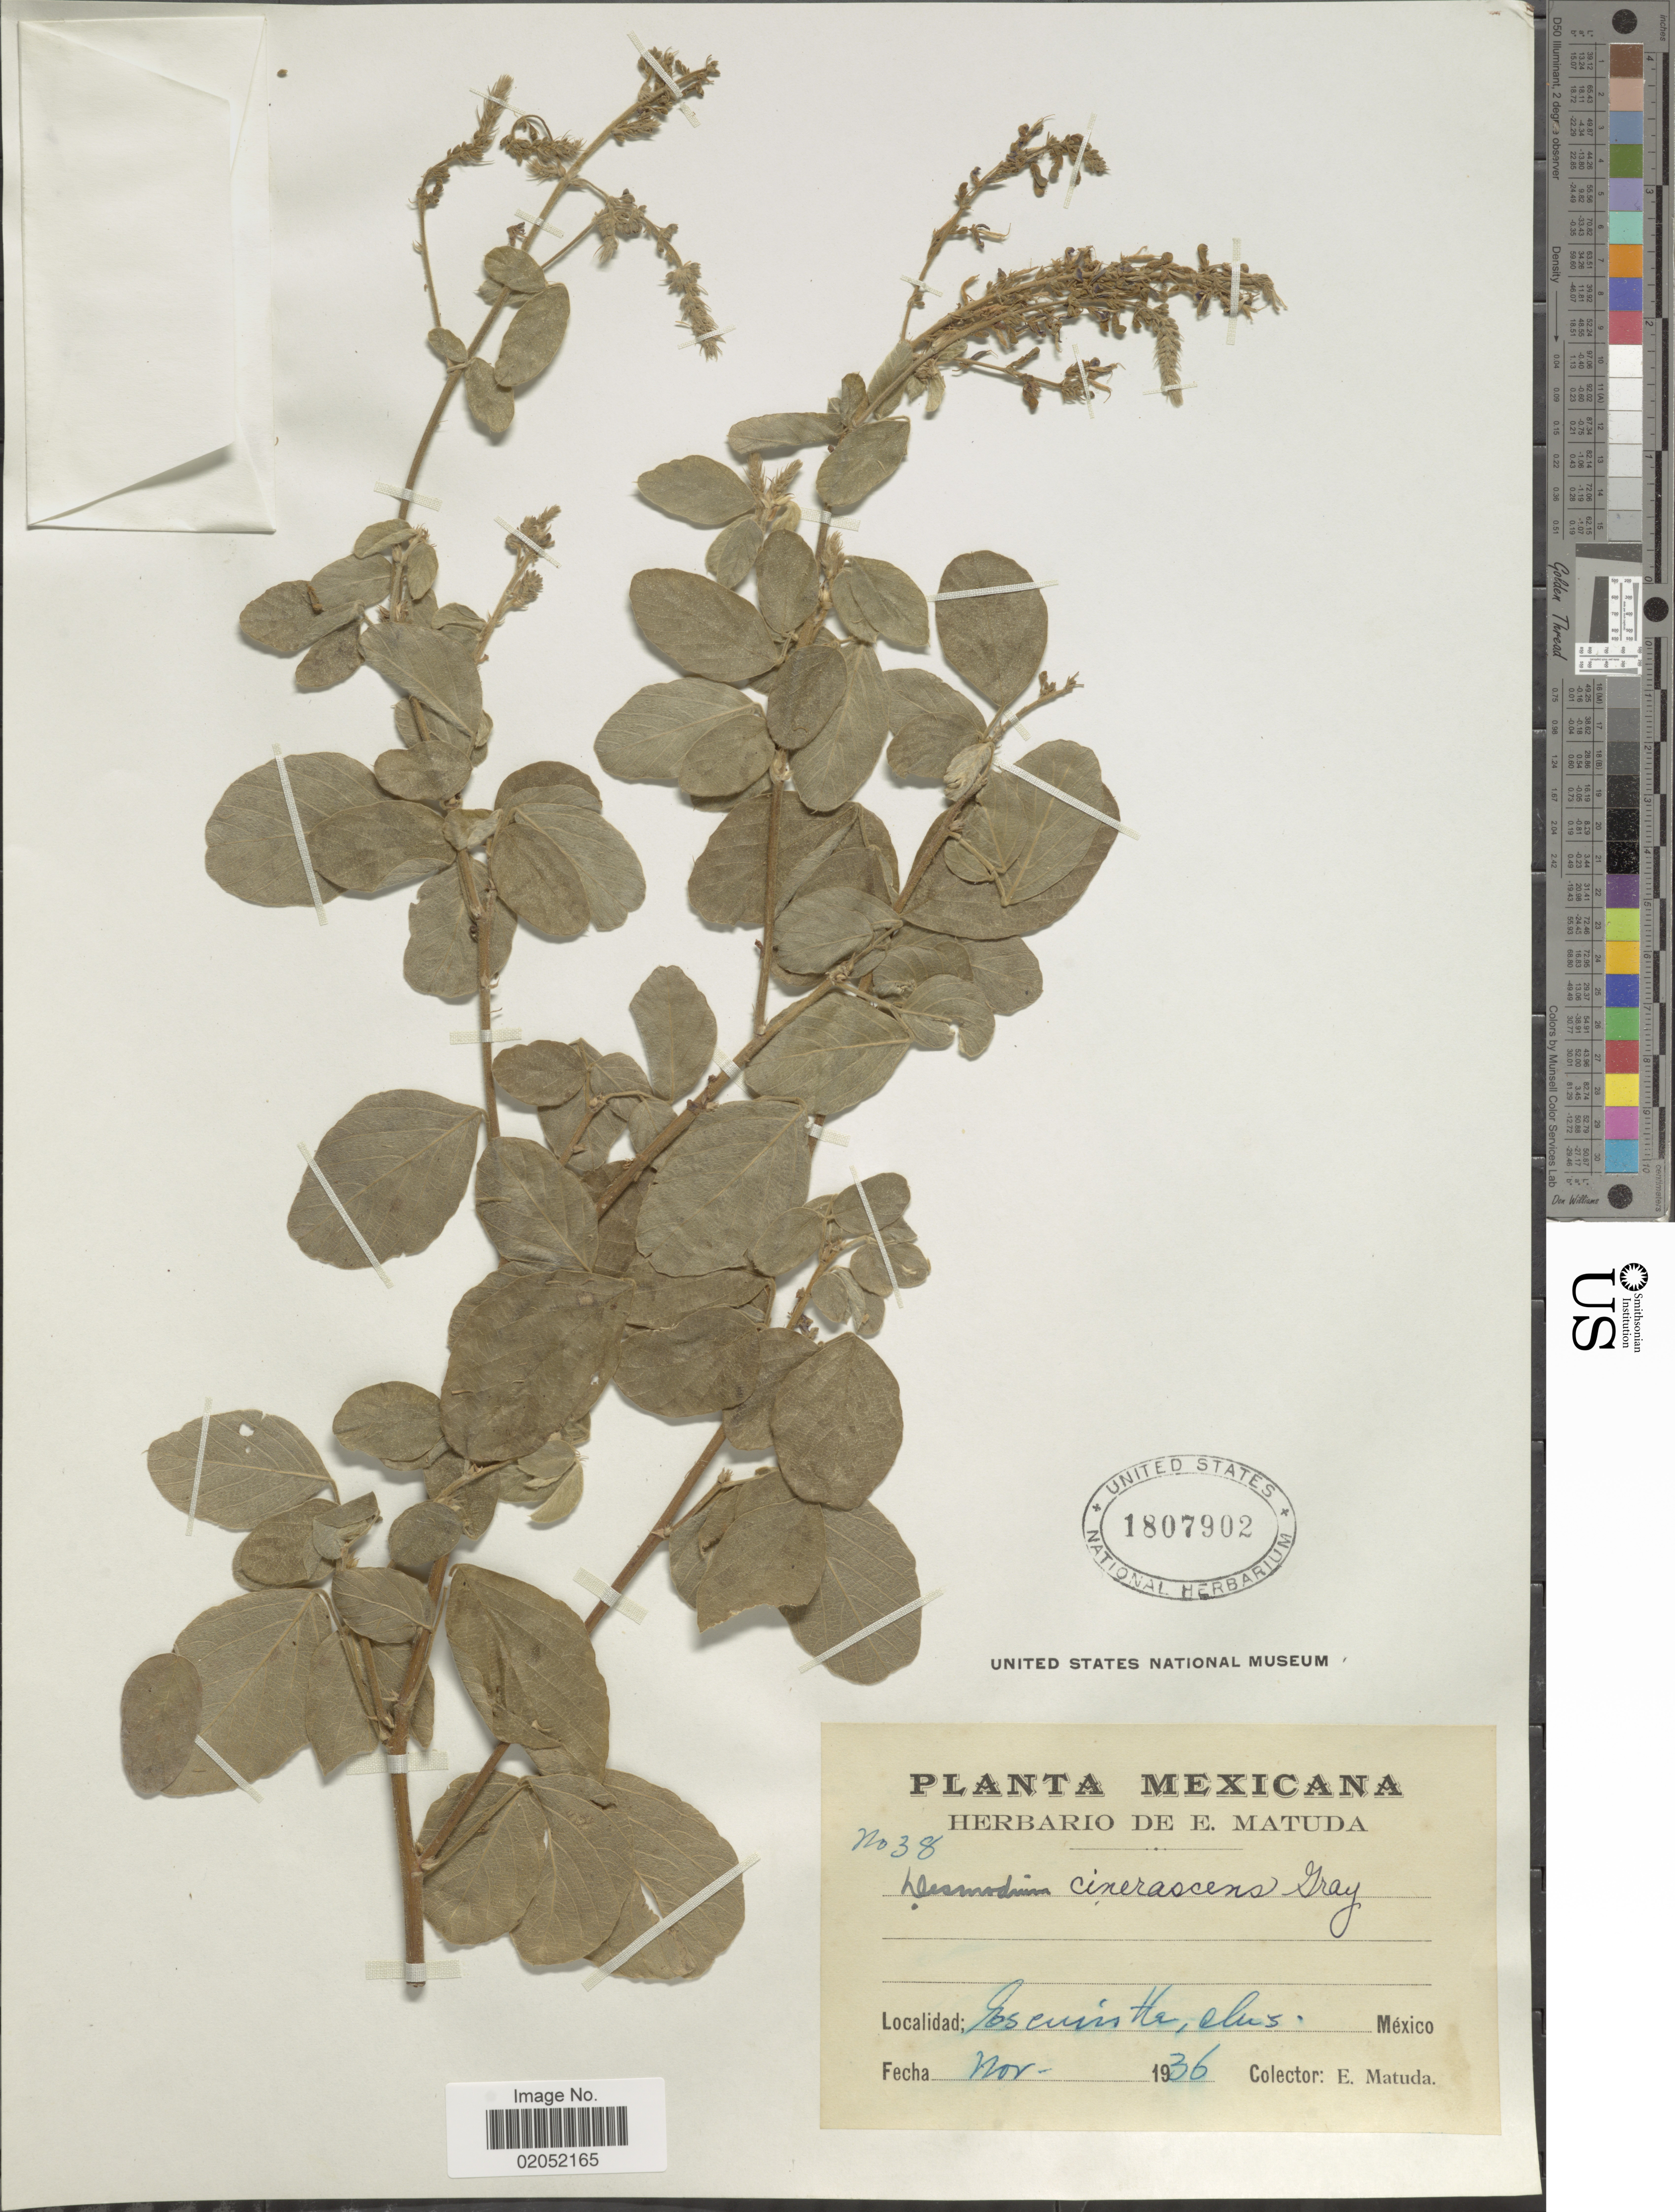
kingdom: Plantae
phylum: Tracheophyta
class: Magnoliopsida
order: Fabales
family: Fabaceae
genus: Desmodium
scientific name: Desmodium cinerascens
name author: A. Gray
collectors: E. Matuda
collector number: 38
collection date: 1936-11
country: Mexico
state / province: Chiapas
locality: Escuintla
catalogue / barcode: US 1807902